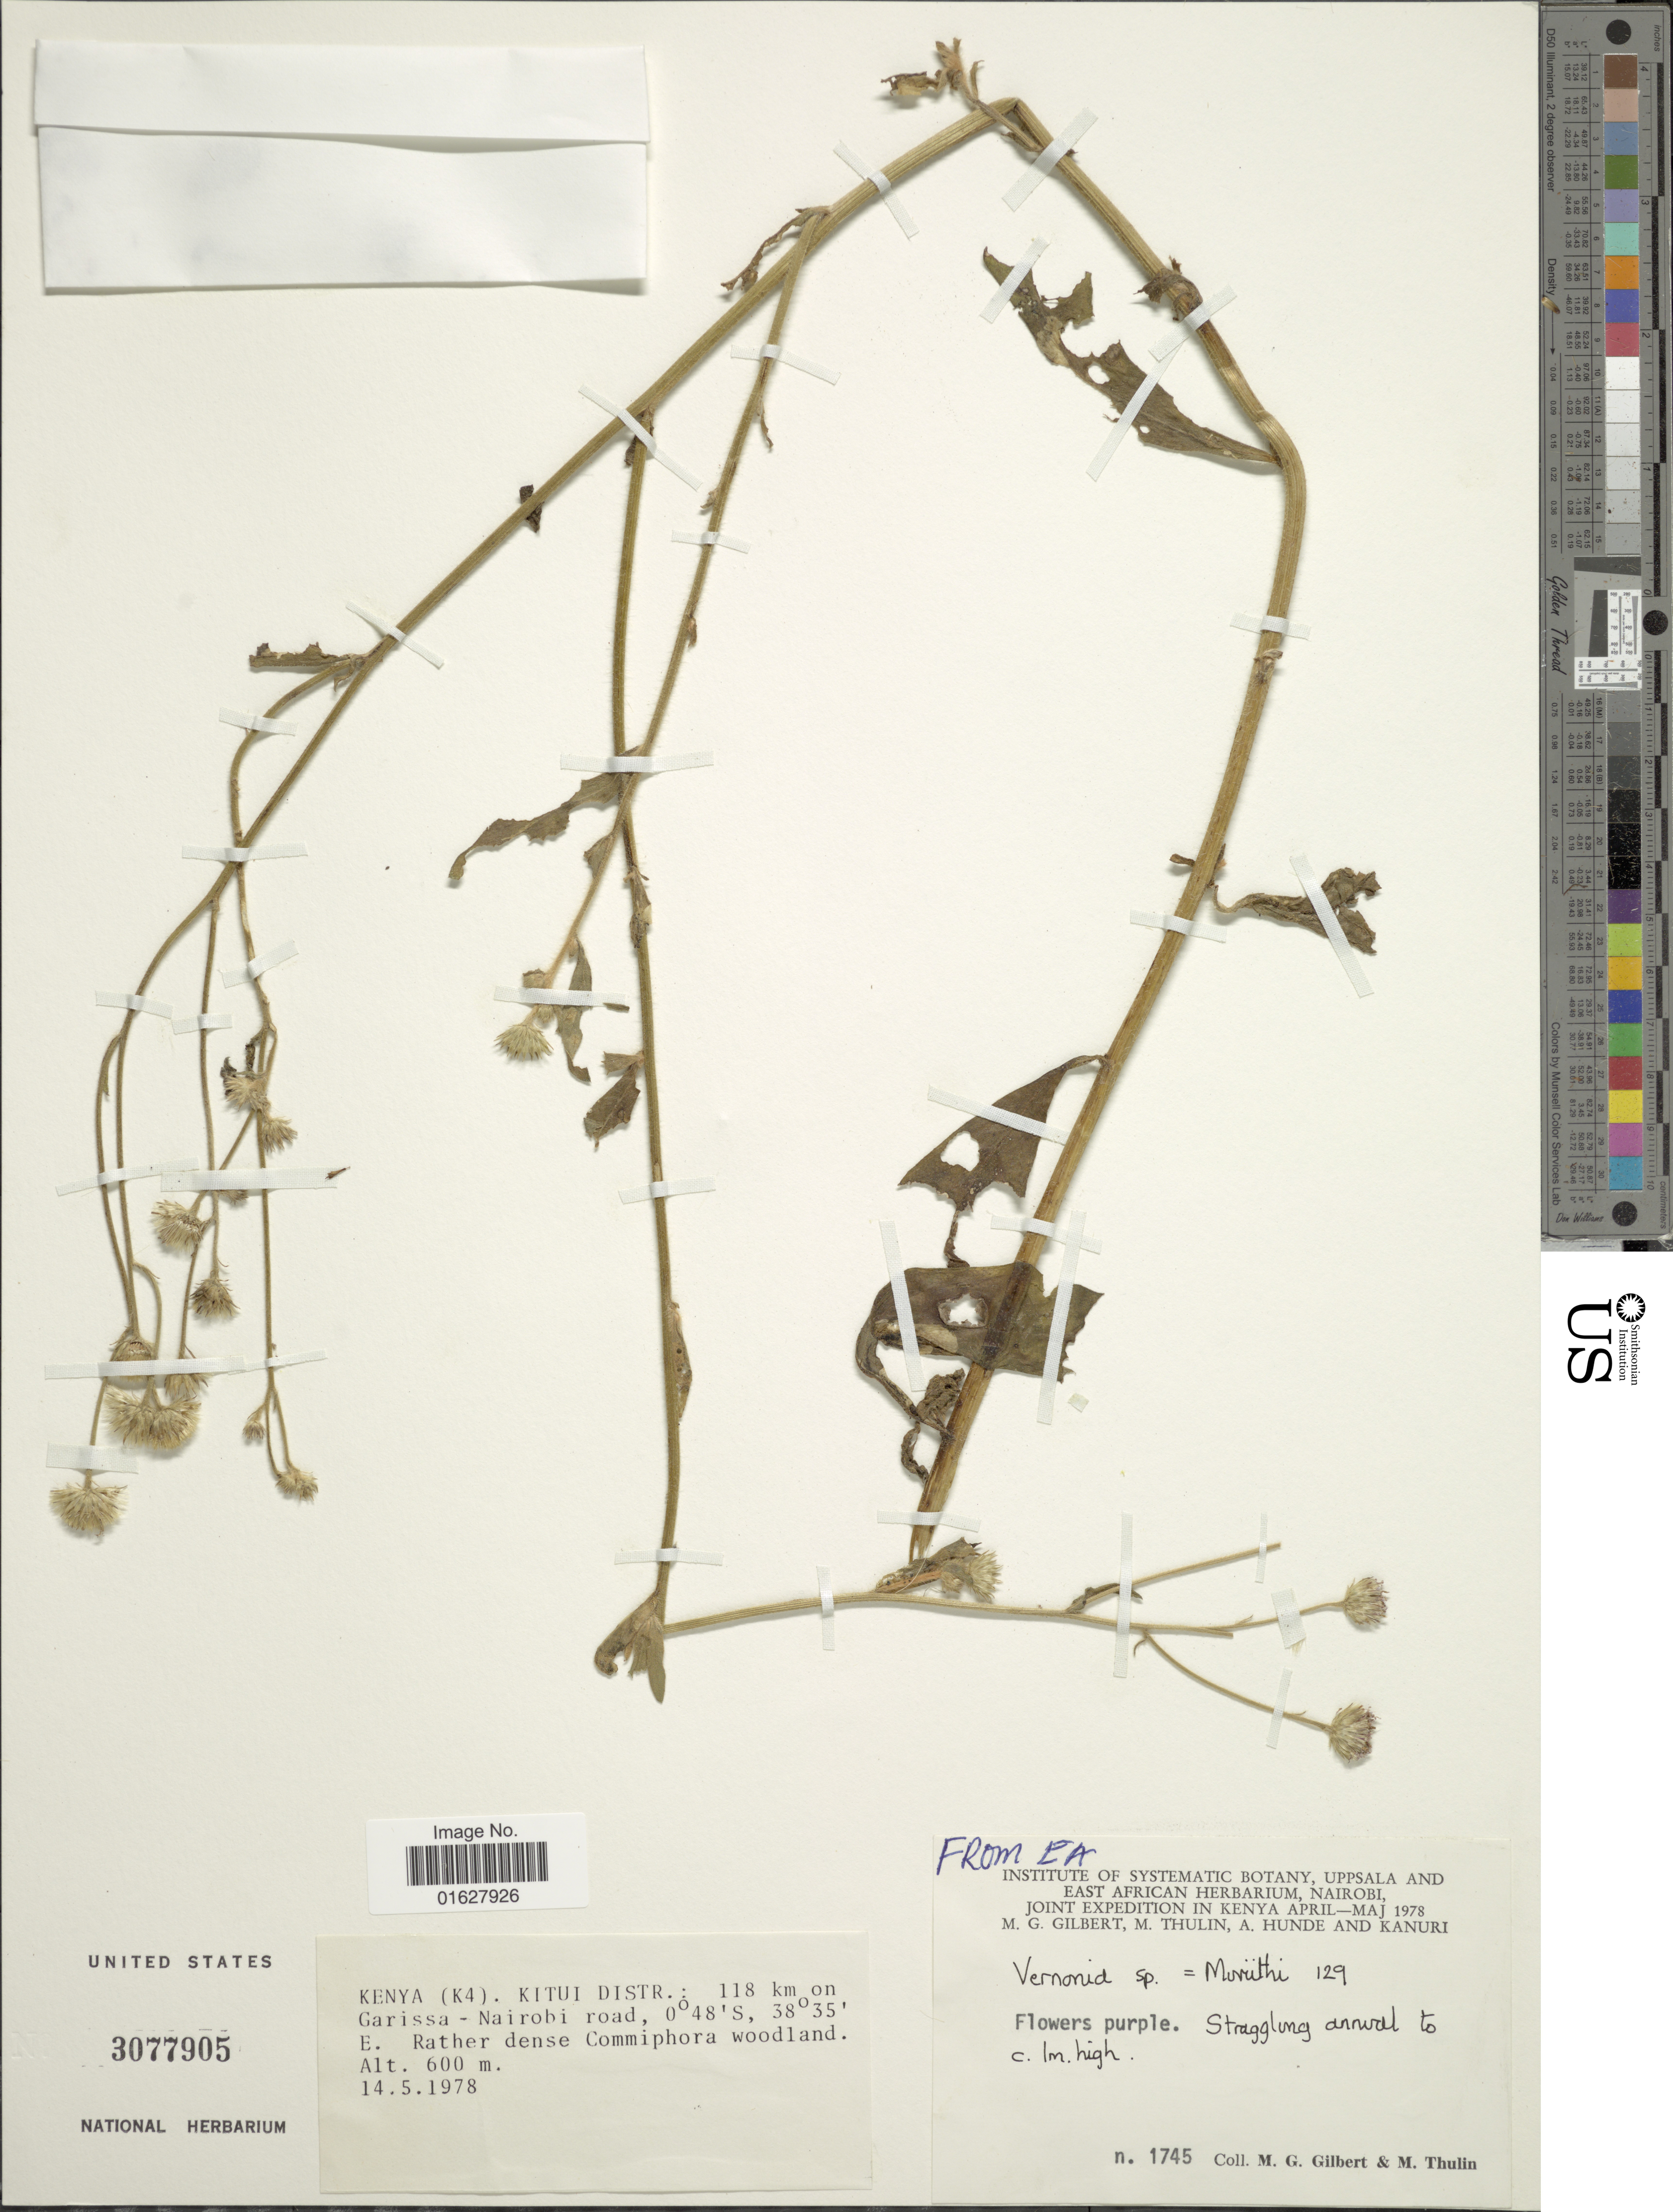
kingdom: Plantae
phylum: Tracheophyta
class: Magnoliopsida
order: Asterales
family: Asteraceae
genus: Vernonia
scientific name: Vernonia sp.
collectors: M. G. Gilbert & M. Thulin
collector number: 1745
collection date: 1978-05-14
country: Kenya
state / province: Kitui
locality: Kenya (K4). Kitui Distr.: 118 km on Garissa-Nairobi road. Rather dense Commiphora woodland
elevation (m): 600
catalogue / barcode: US 3077905